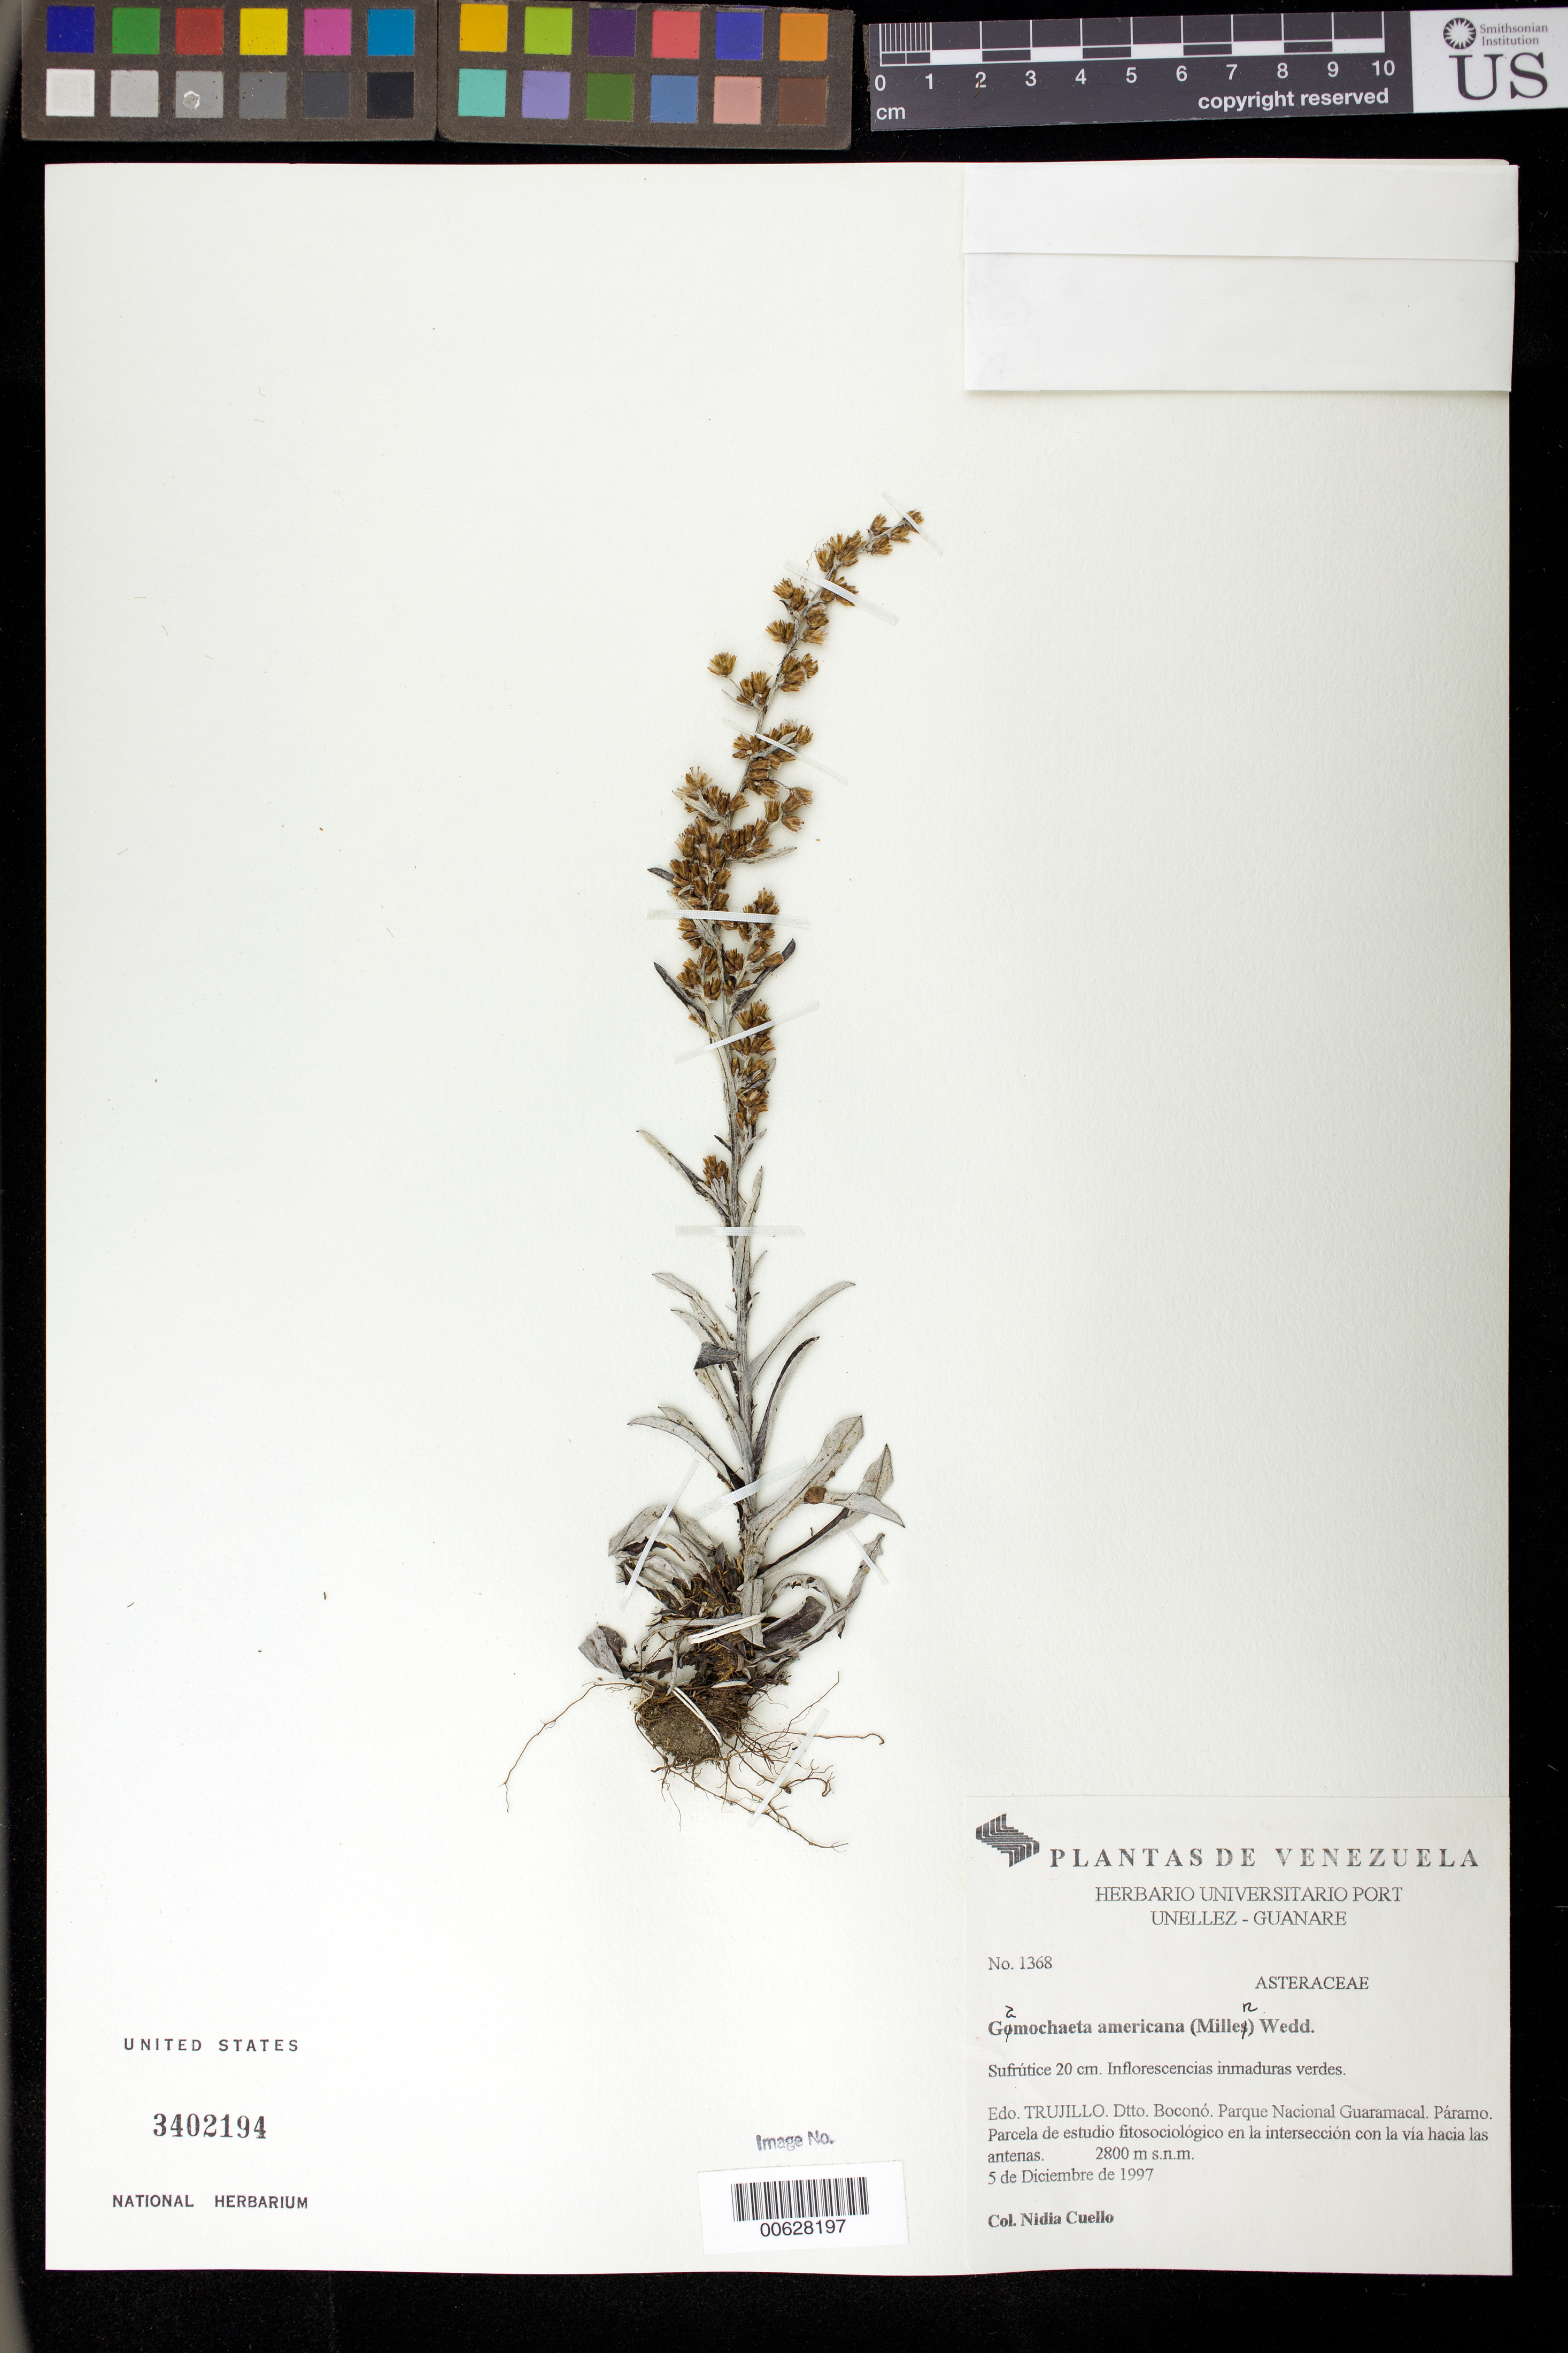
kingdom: Plantae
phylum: Tracheophyta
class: Magnoliopsida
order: Asterales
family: Asteraceae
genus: Gamochaeta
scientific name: Gamochaeta americana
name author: (Mill.) Wedd.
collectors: N. L. Cuello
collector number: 1368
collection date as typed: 05 Dec 1997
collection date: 1997-12-05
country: Venezuela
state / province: Trujillo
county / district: Boconó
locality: Parque Nacional Guaramacal. Parcela estudio fitosociológica en la intersección con la via hacia las antenas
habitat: Páramo.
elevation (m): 2800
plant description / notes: PORT, US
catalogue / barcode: US 3402194